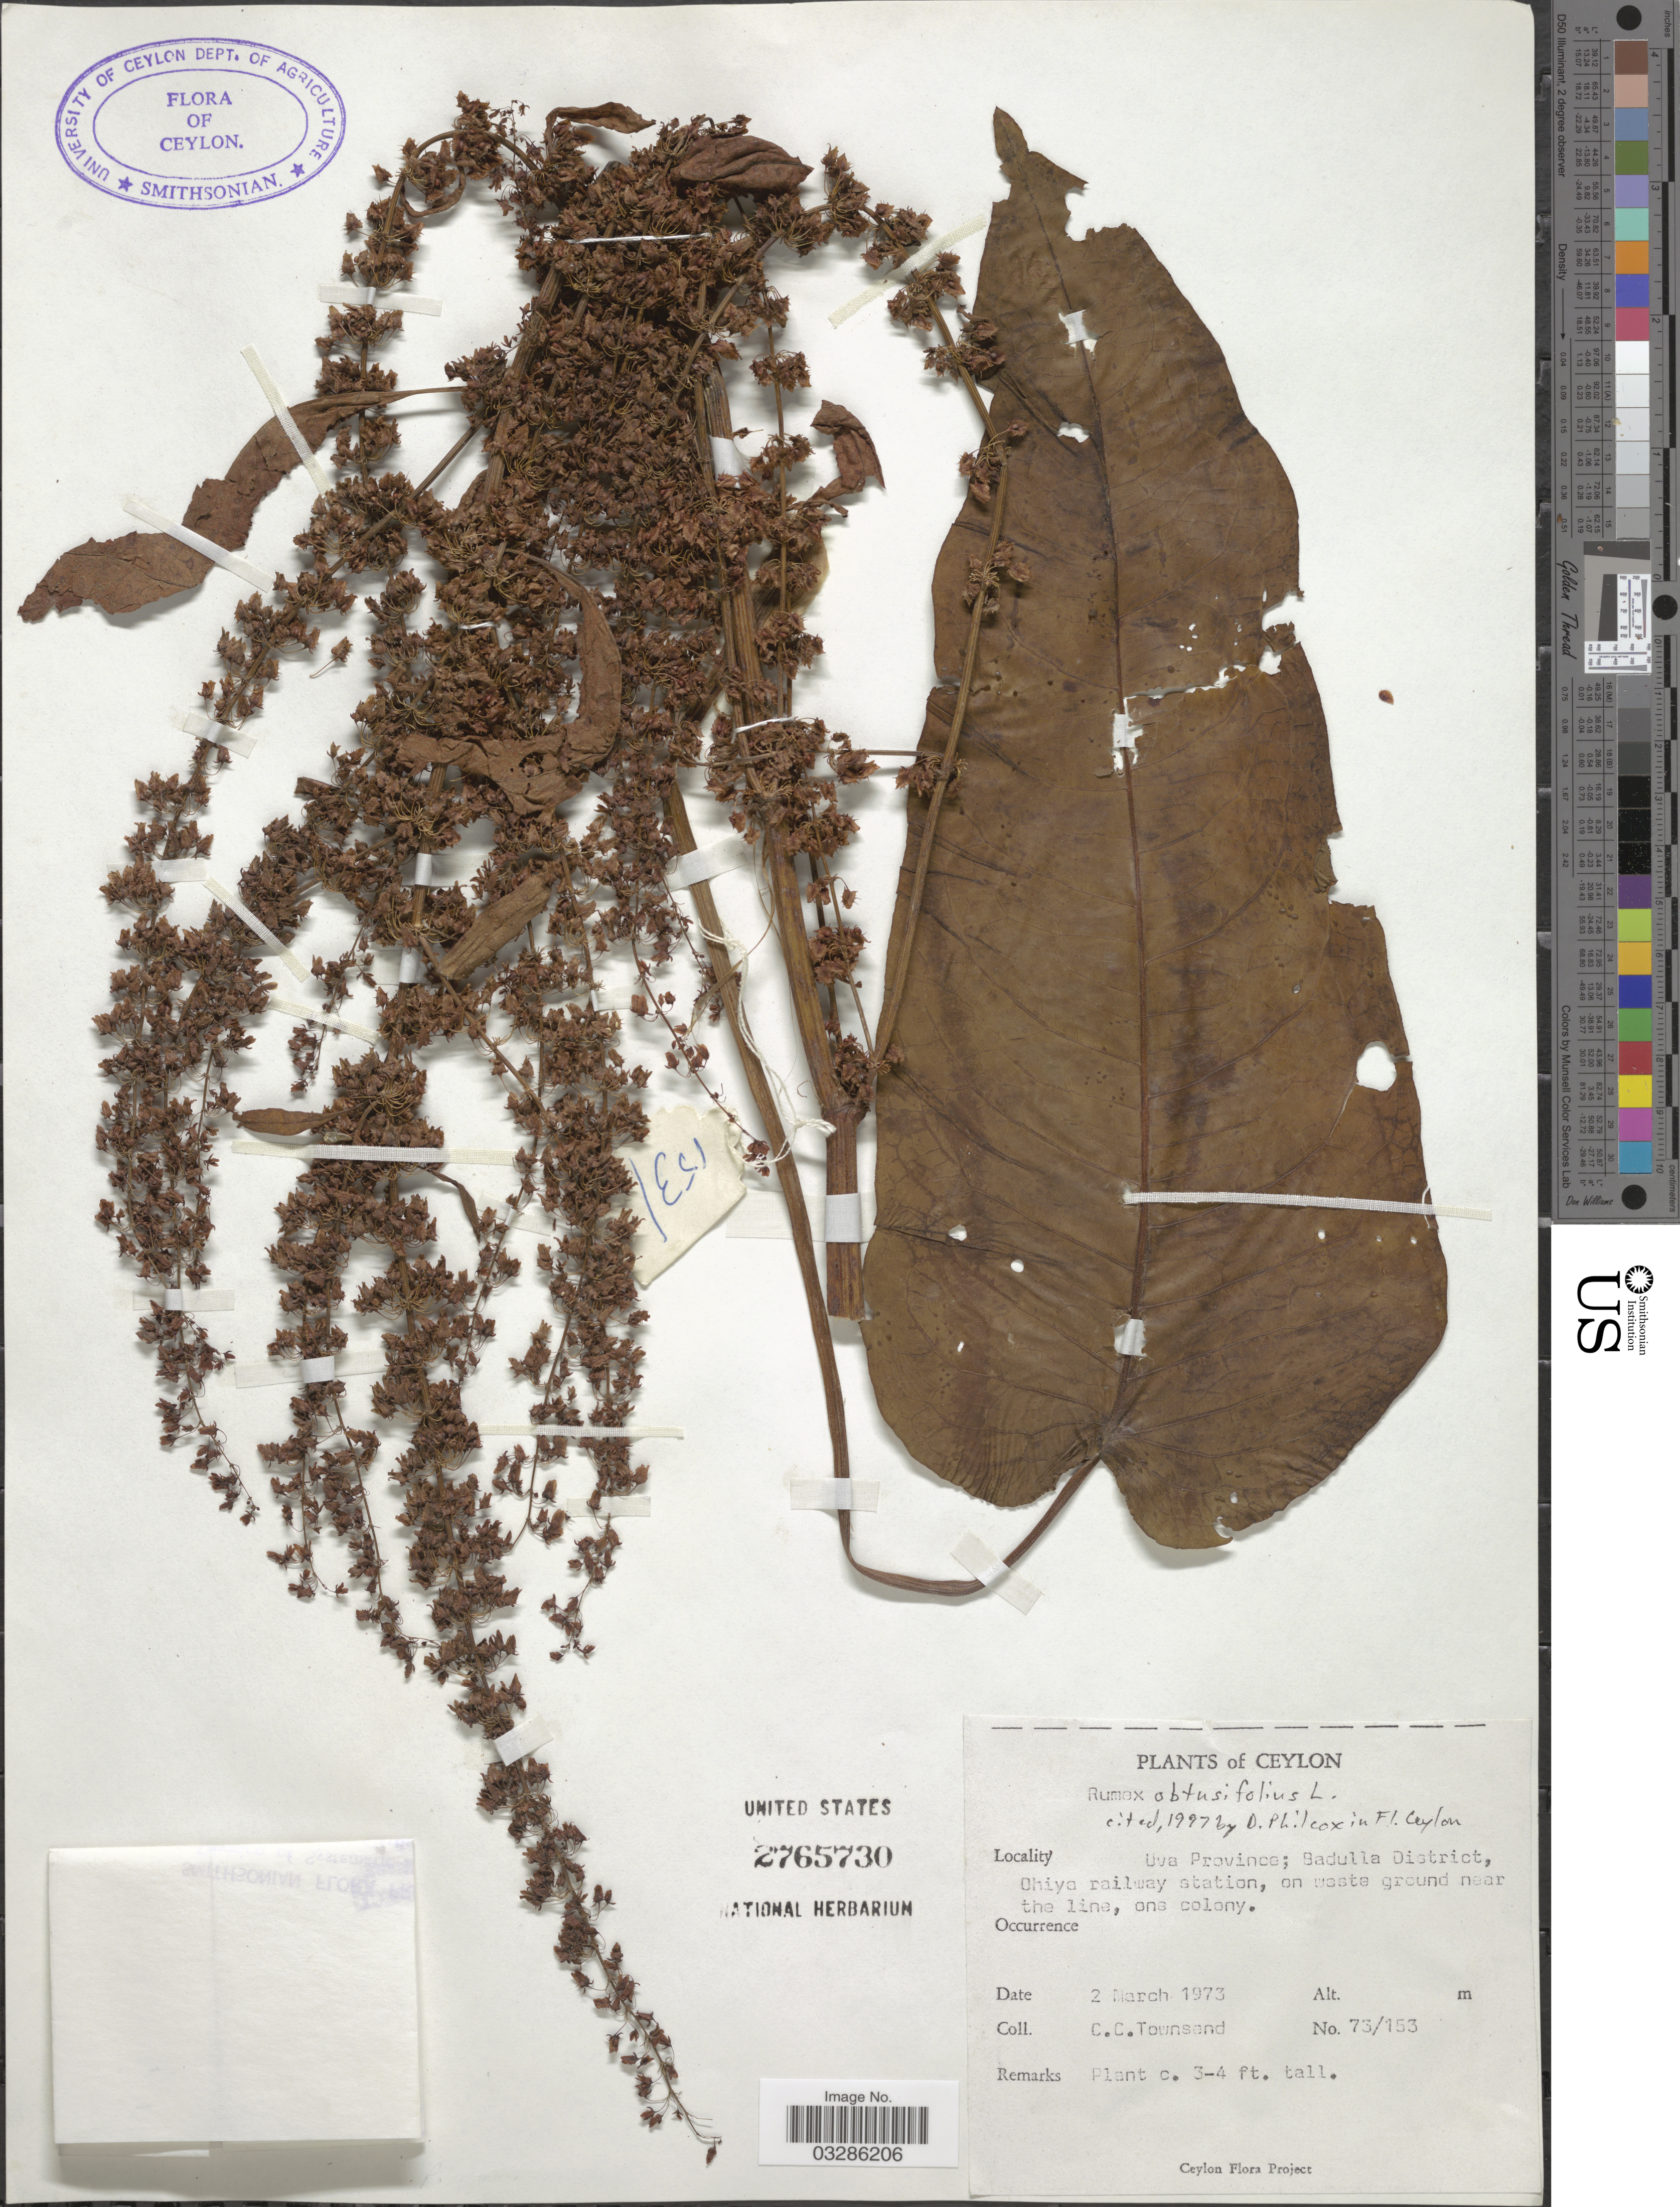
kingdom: Plantae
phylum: Tracheophyta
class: Magnoliopsida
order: Caryophyllales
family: Polygonaceae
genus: Rumex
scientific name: Rumex obtusifolius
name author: L.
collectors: C. C. Townsend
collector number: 73/153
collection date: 1973-03-02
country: Sri Lanka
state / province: Uva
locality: Ceylon. Uva Province; Badulla District, Ohiyo railway station, on waste ground near the line, one colony.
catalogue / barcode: US 2765730